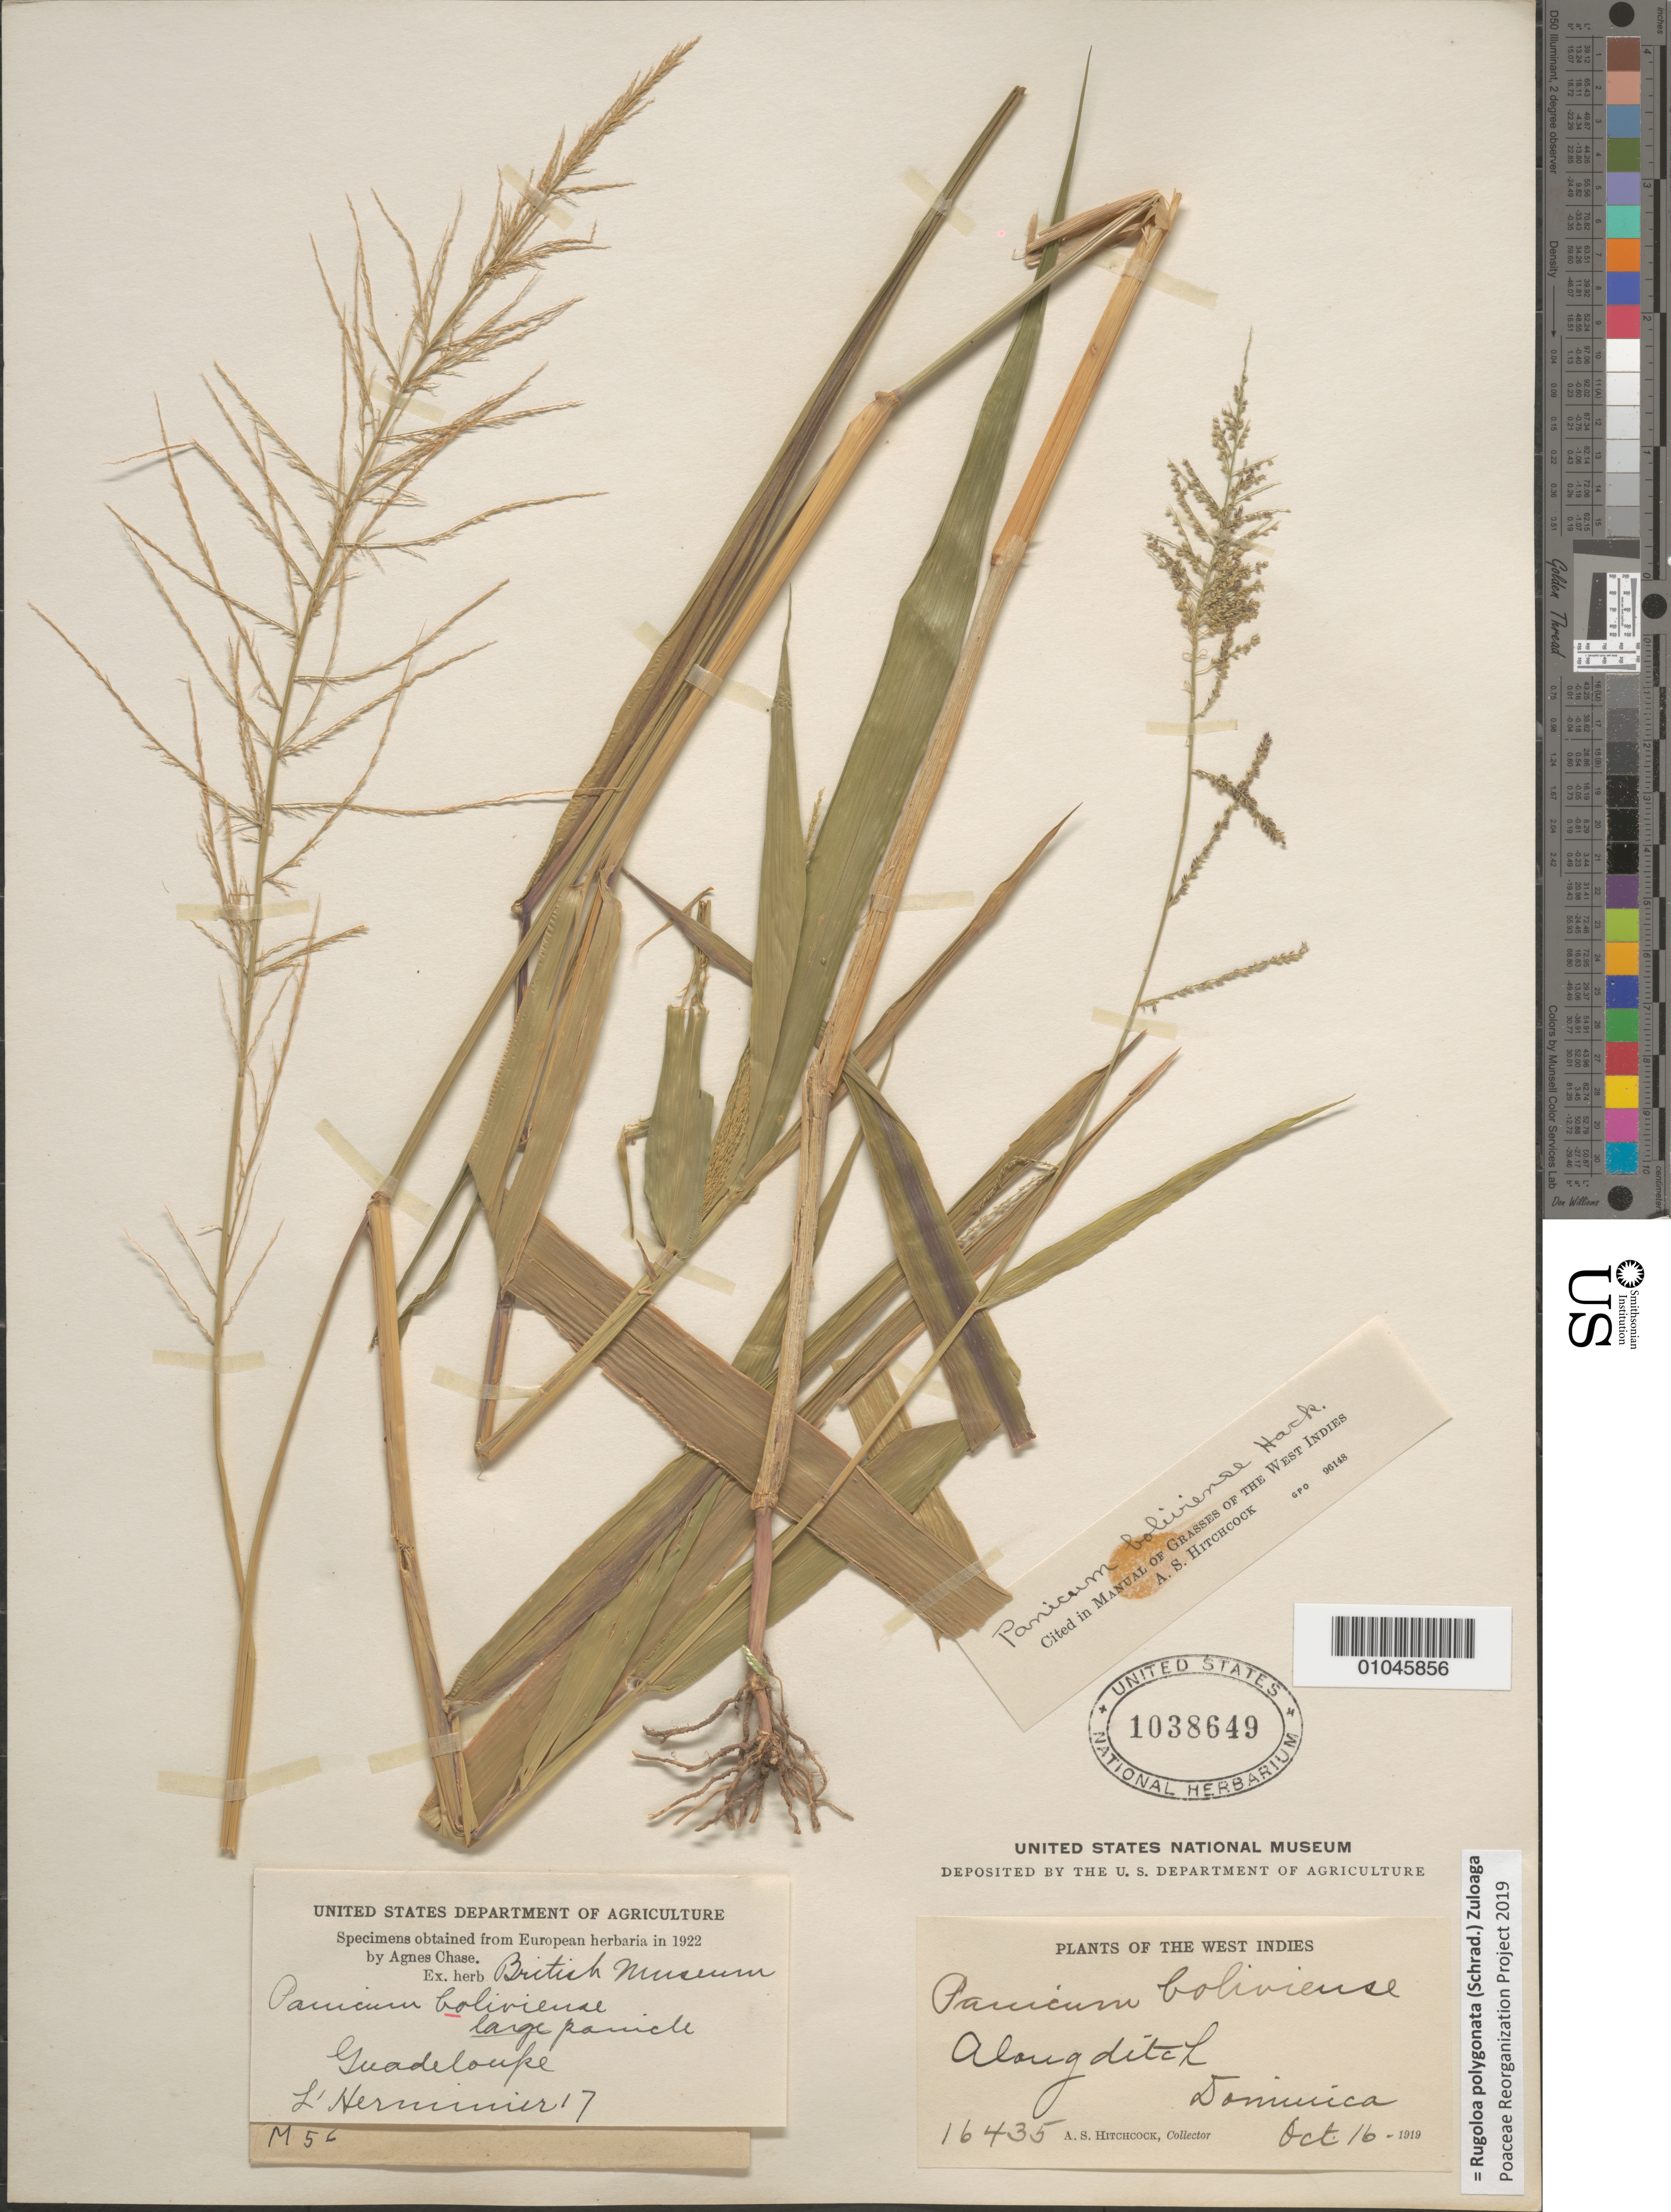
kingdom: Plantae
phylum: Tracheophyta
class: Liliopsida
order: Poales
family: Poaceae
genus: Panicum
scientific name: Panicum boliviense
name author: Hack.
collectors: A. S. Hitchcock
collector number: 16435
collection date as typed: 16 Oct 1919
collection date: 1919-10-16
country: Dominica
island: Dominica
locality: Along ditch.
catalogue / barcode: US 1038649